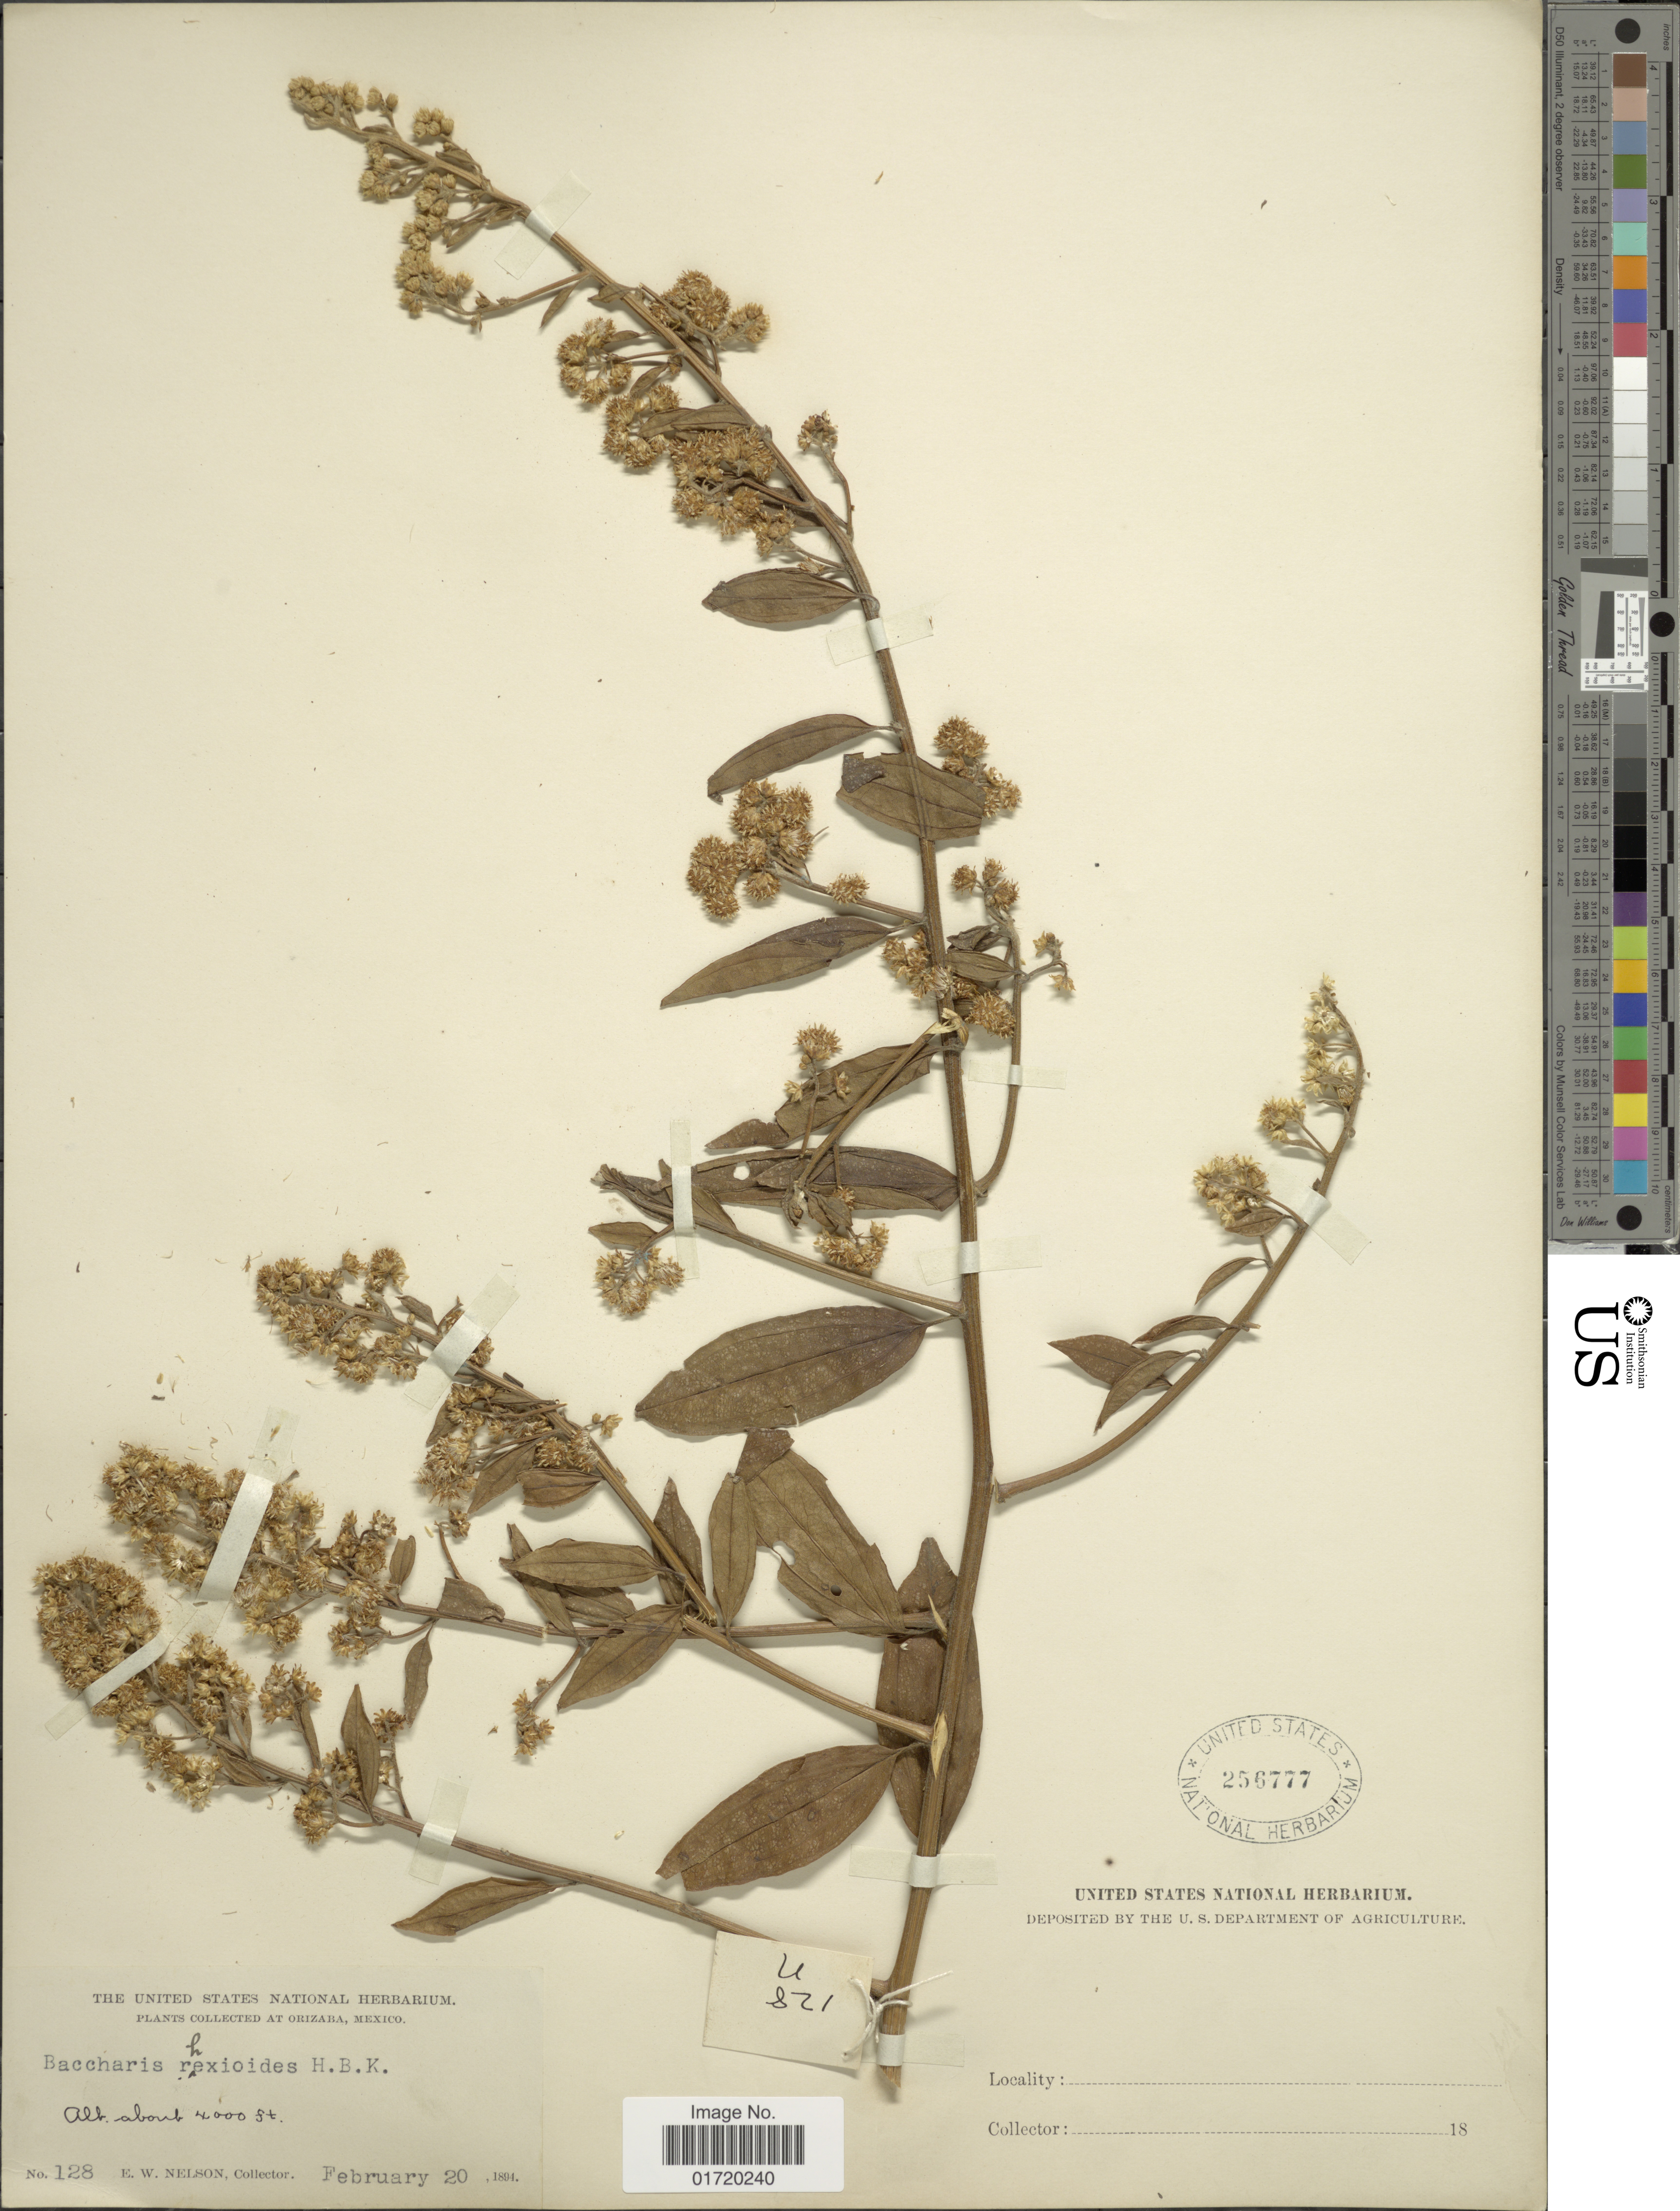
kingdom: Plantae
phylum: Tracheophyta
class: Magnoliopsida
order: Asterales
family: Asteraceae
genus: Baccharis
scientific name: Baccharis trinervis var. rhexioides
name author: (Kunth) Baker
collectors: E. W. Nelson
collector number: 128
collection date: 1894-02-20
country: Mexico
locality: Orizaba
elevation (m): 1219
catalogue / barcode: US 256777